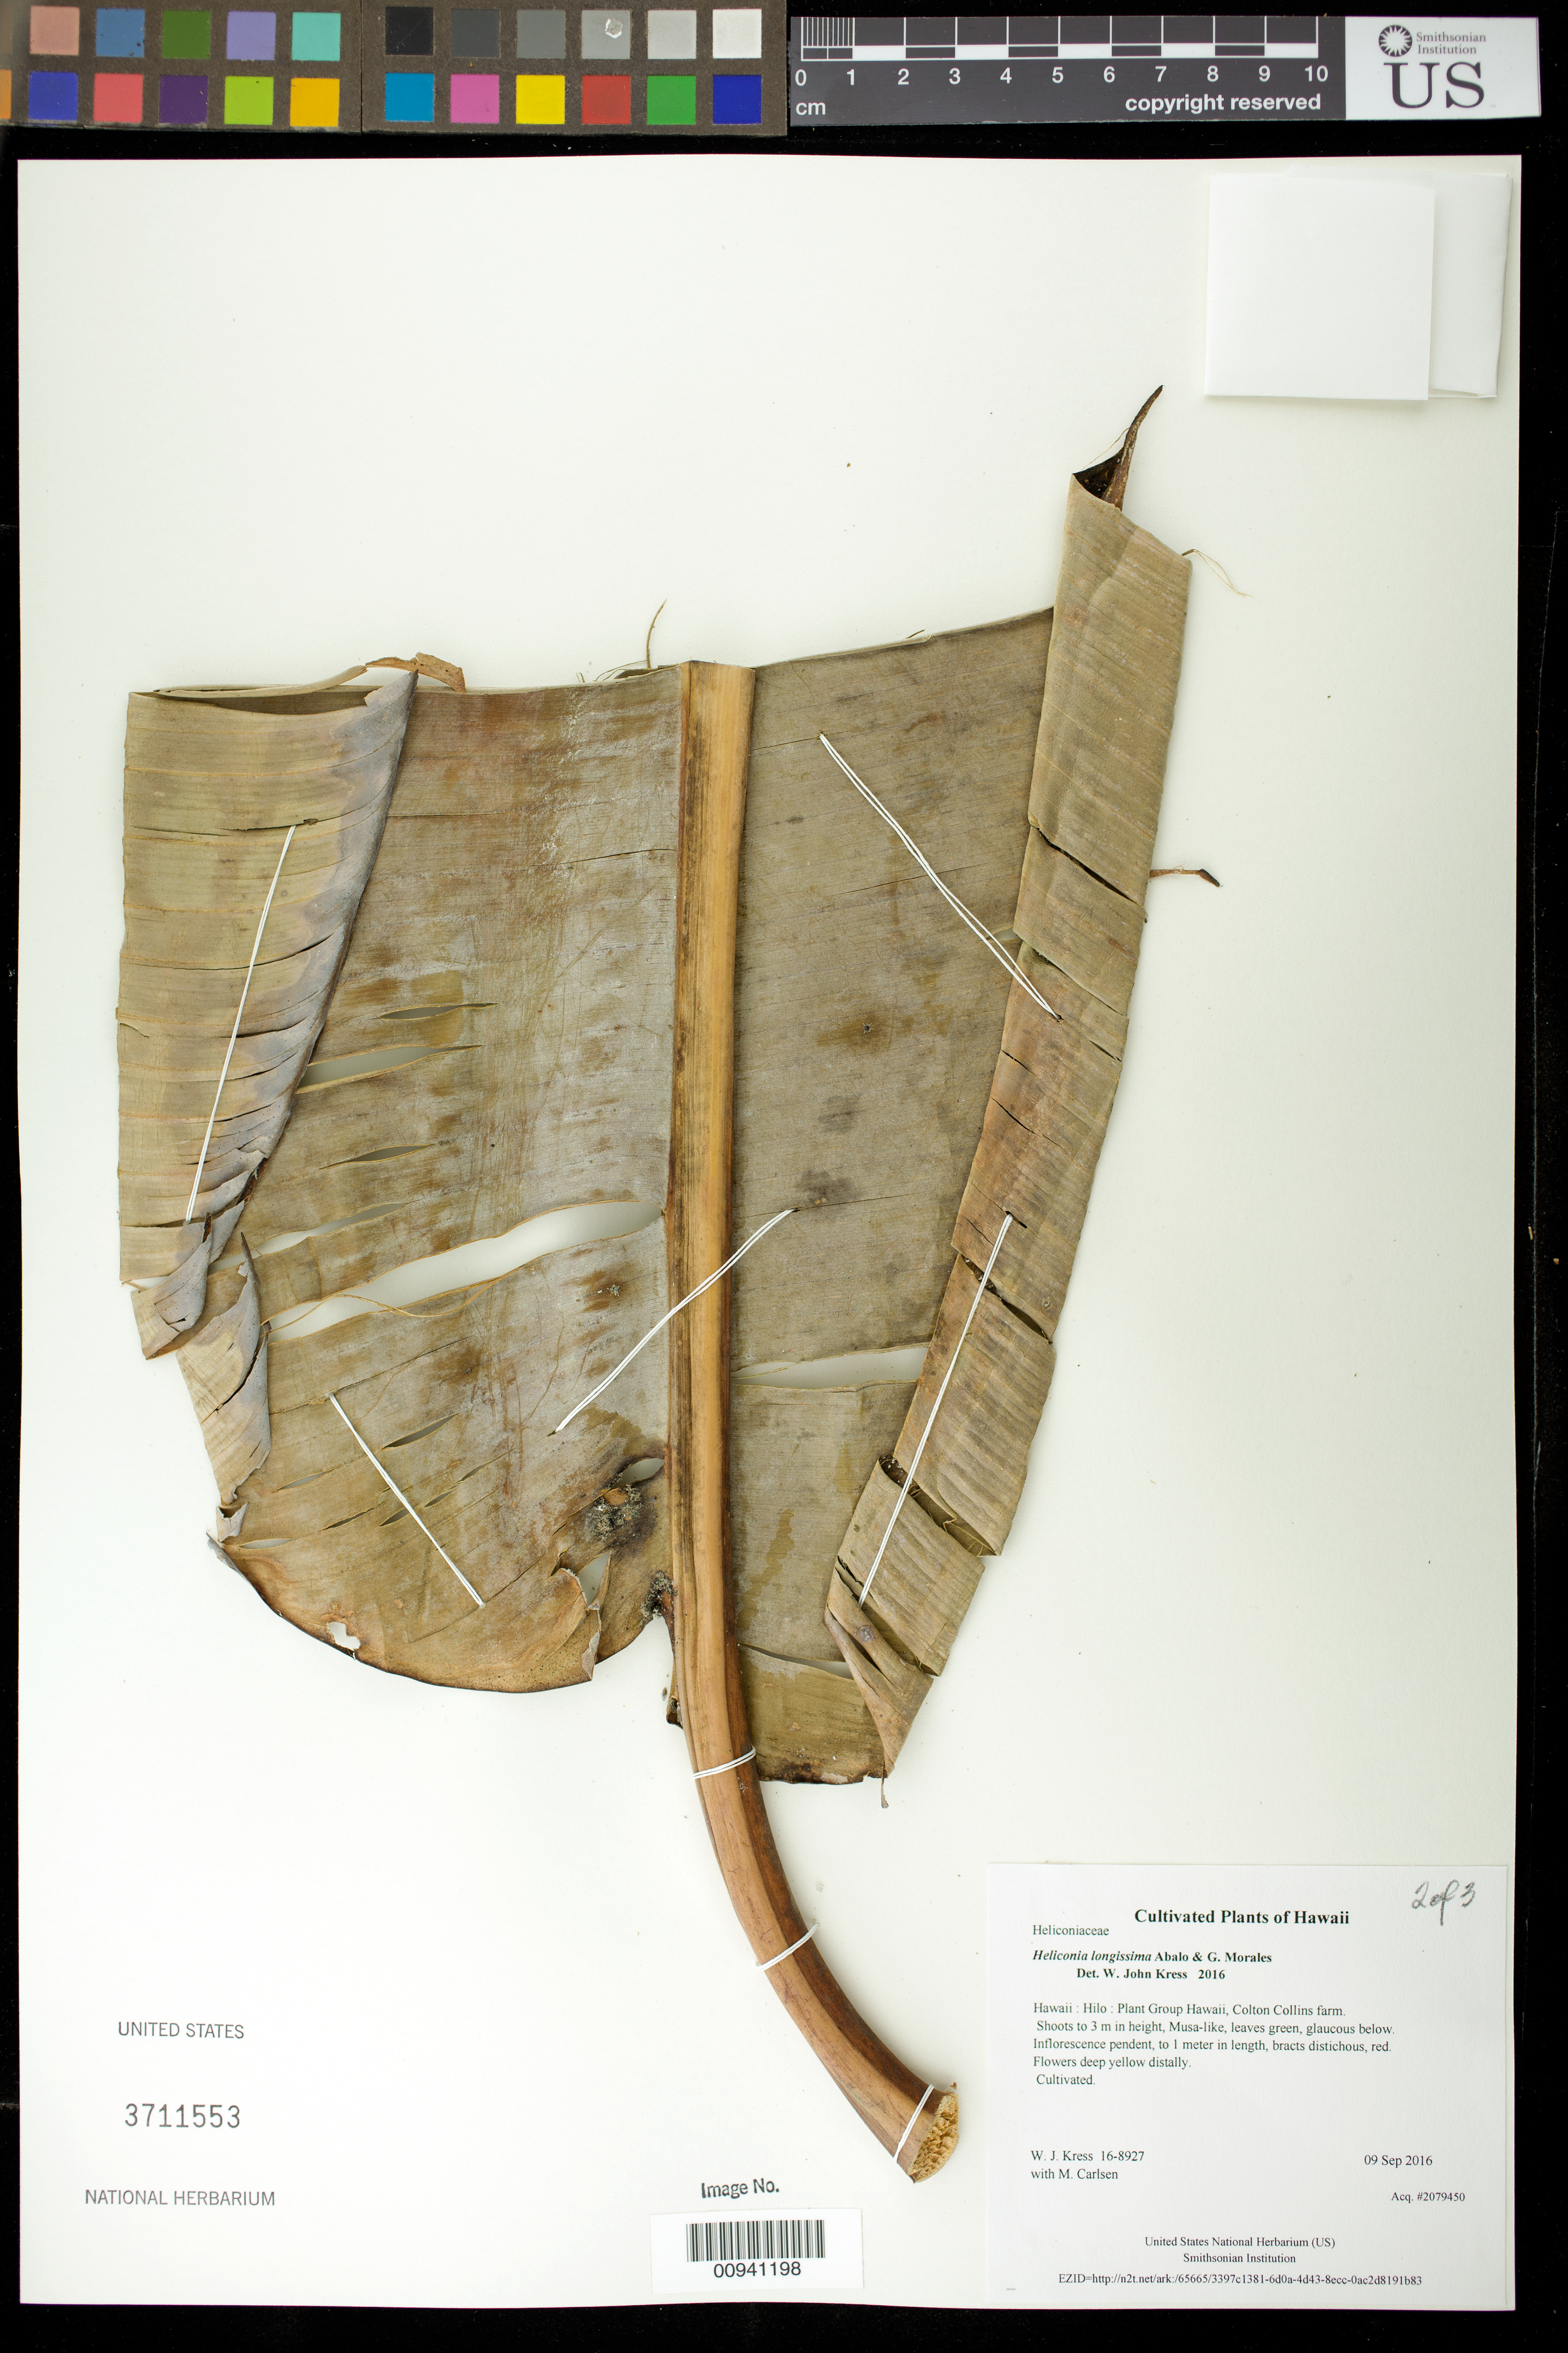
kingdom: Plantae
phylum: Tracheophyta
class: Liliopsida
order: Zingiberales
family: Heliconiaceae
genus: Heliconia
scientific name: Heliconia longissima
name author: Abalo & G. Morales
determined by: Kress, W. J., (US), Smithsonian Institution - National Museum of Natural History (UNITED STATES)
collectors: W. J. Kress & M. M. Carlsen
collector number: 16-8927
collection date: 2016-09-09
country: United States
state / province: Hawaii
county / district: Hawaii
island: Hawaii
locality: Plant Group Hawaii, Colton Collins farm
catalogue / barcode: US 3711553